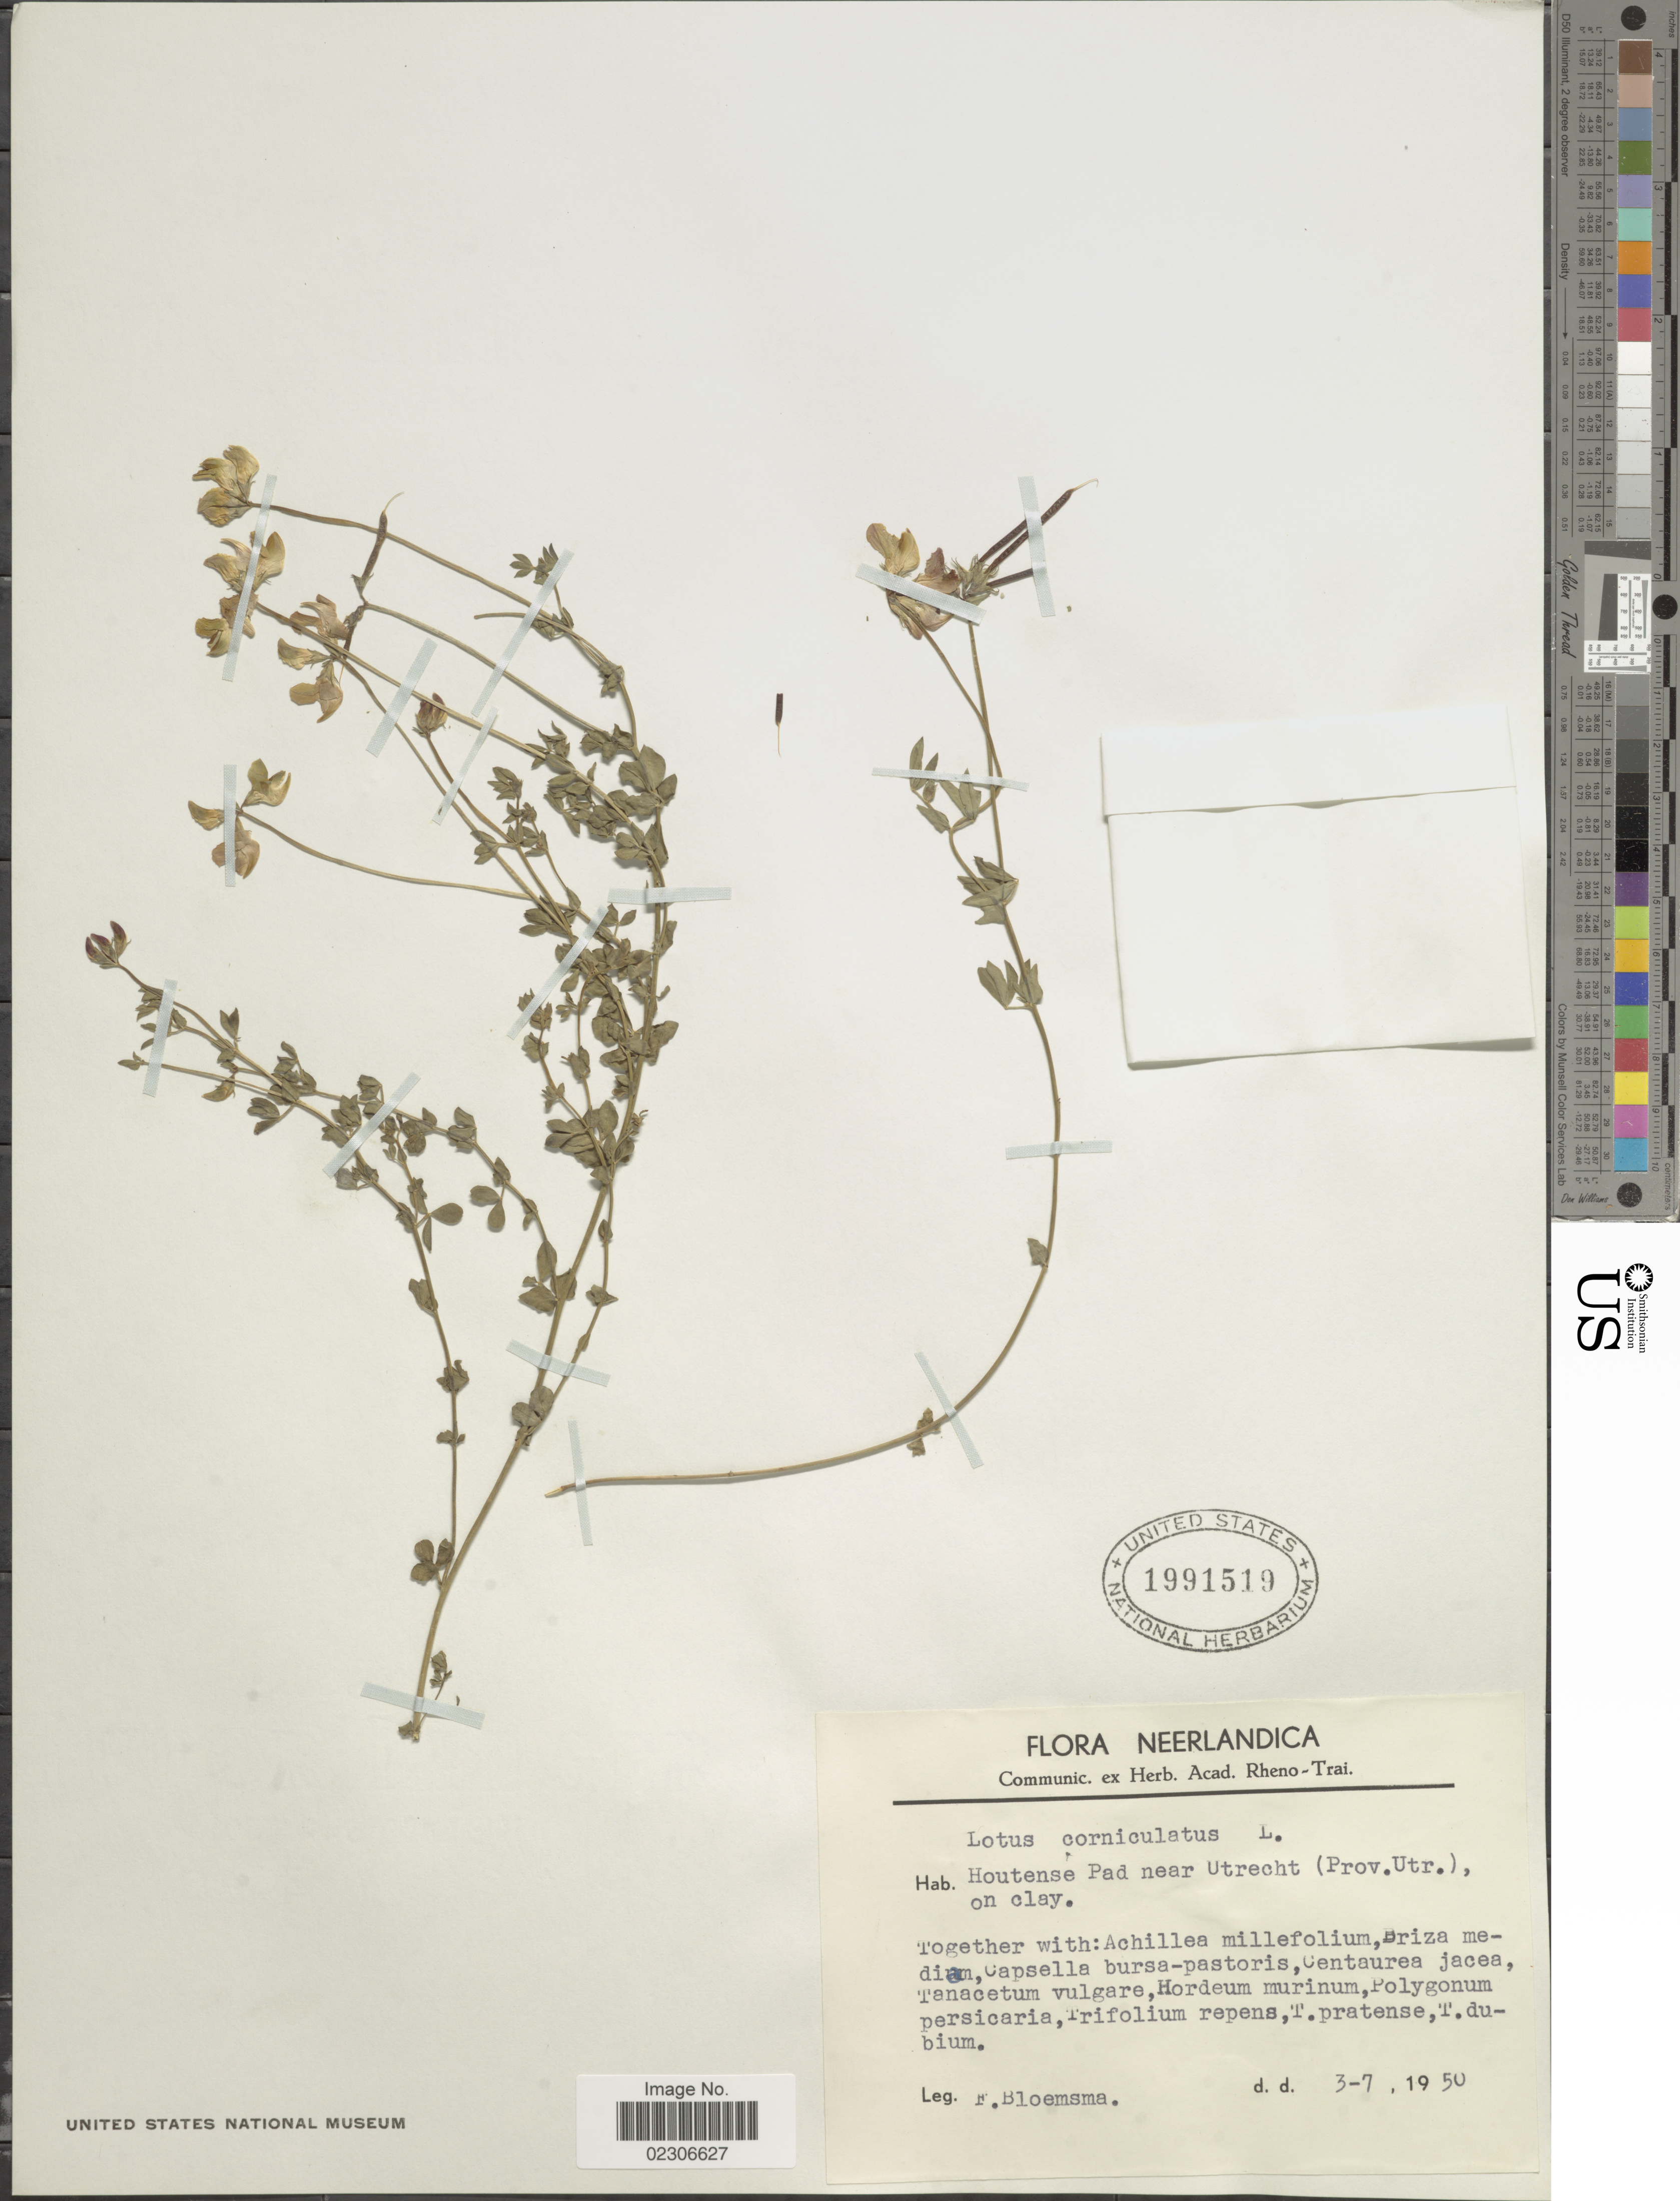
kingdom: Plantae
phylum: Tracheophyta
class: Magnoliopsida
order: Fabales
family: Fabaceae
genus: Lotus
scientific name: Lotus corniculatus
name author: L.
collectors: F. Bloemsma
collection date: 1950-07-03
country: Netherlands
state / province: Utrecht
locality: Neerlandica. Houtense Pad near Utrecht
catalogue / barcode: US 1991519